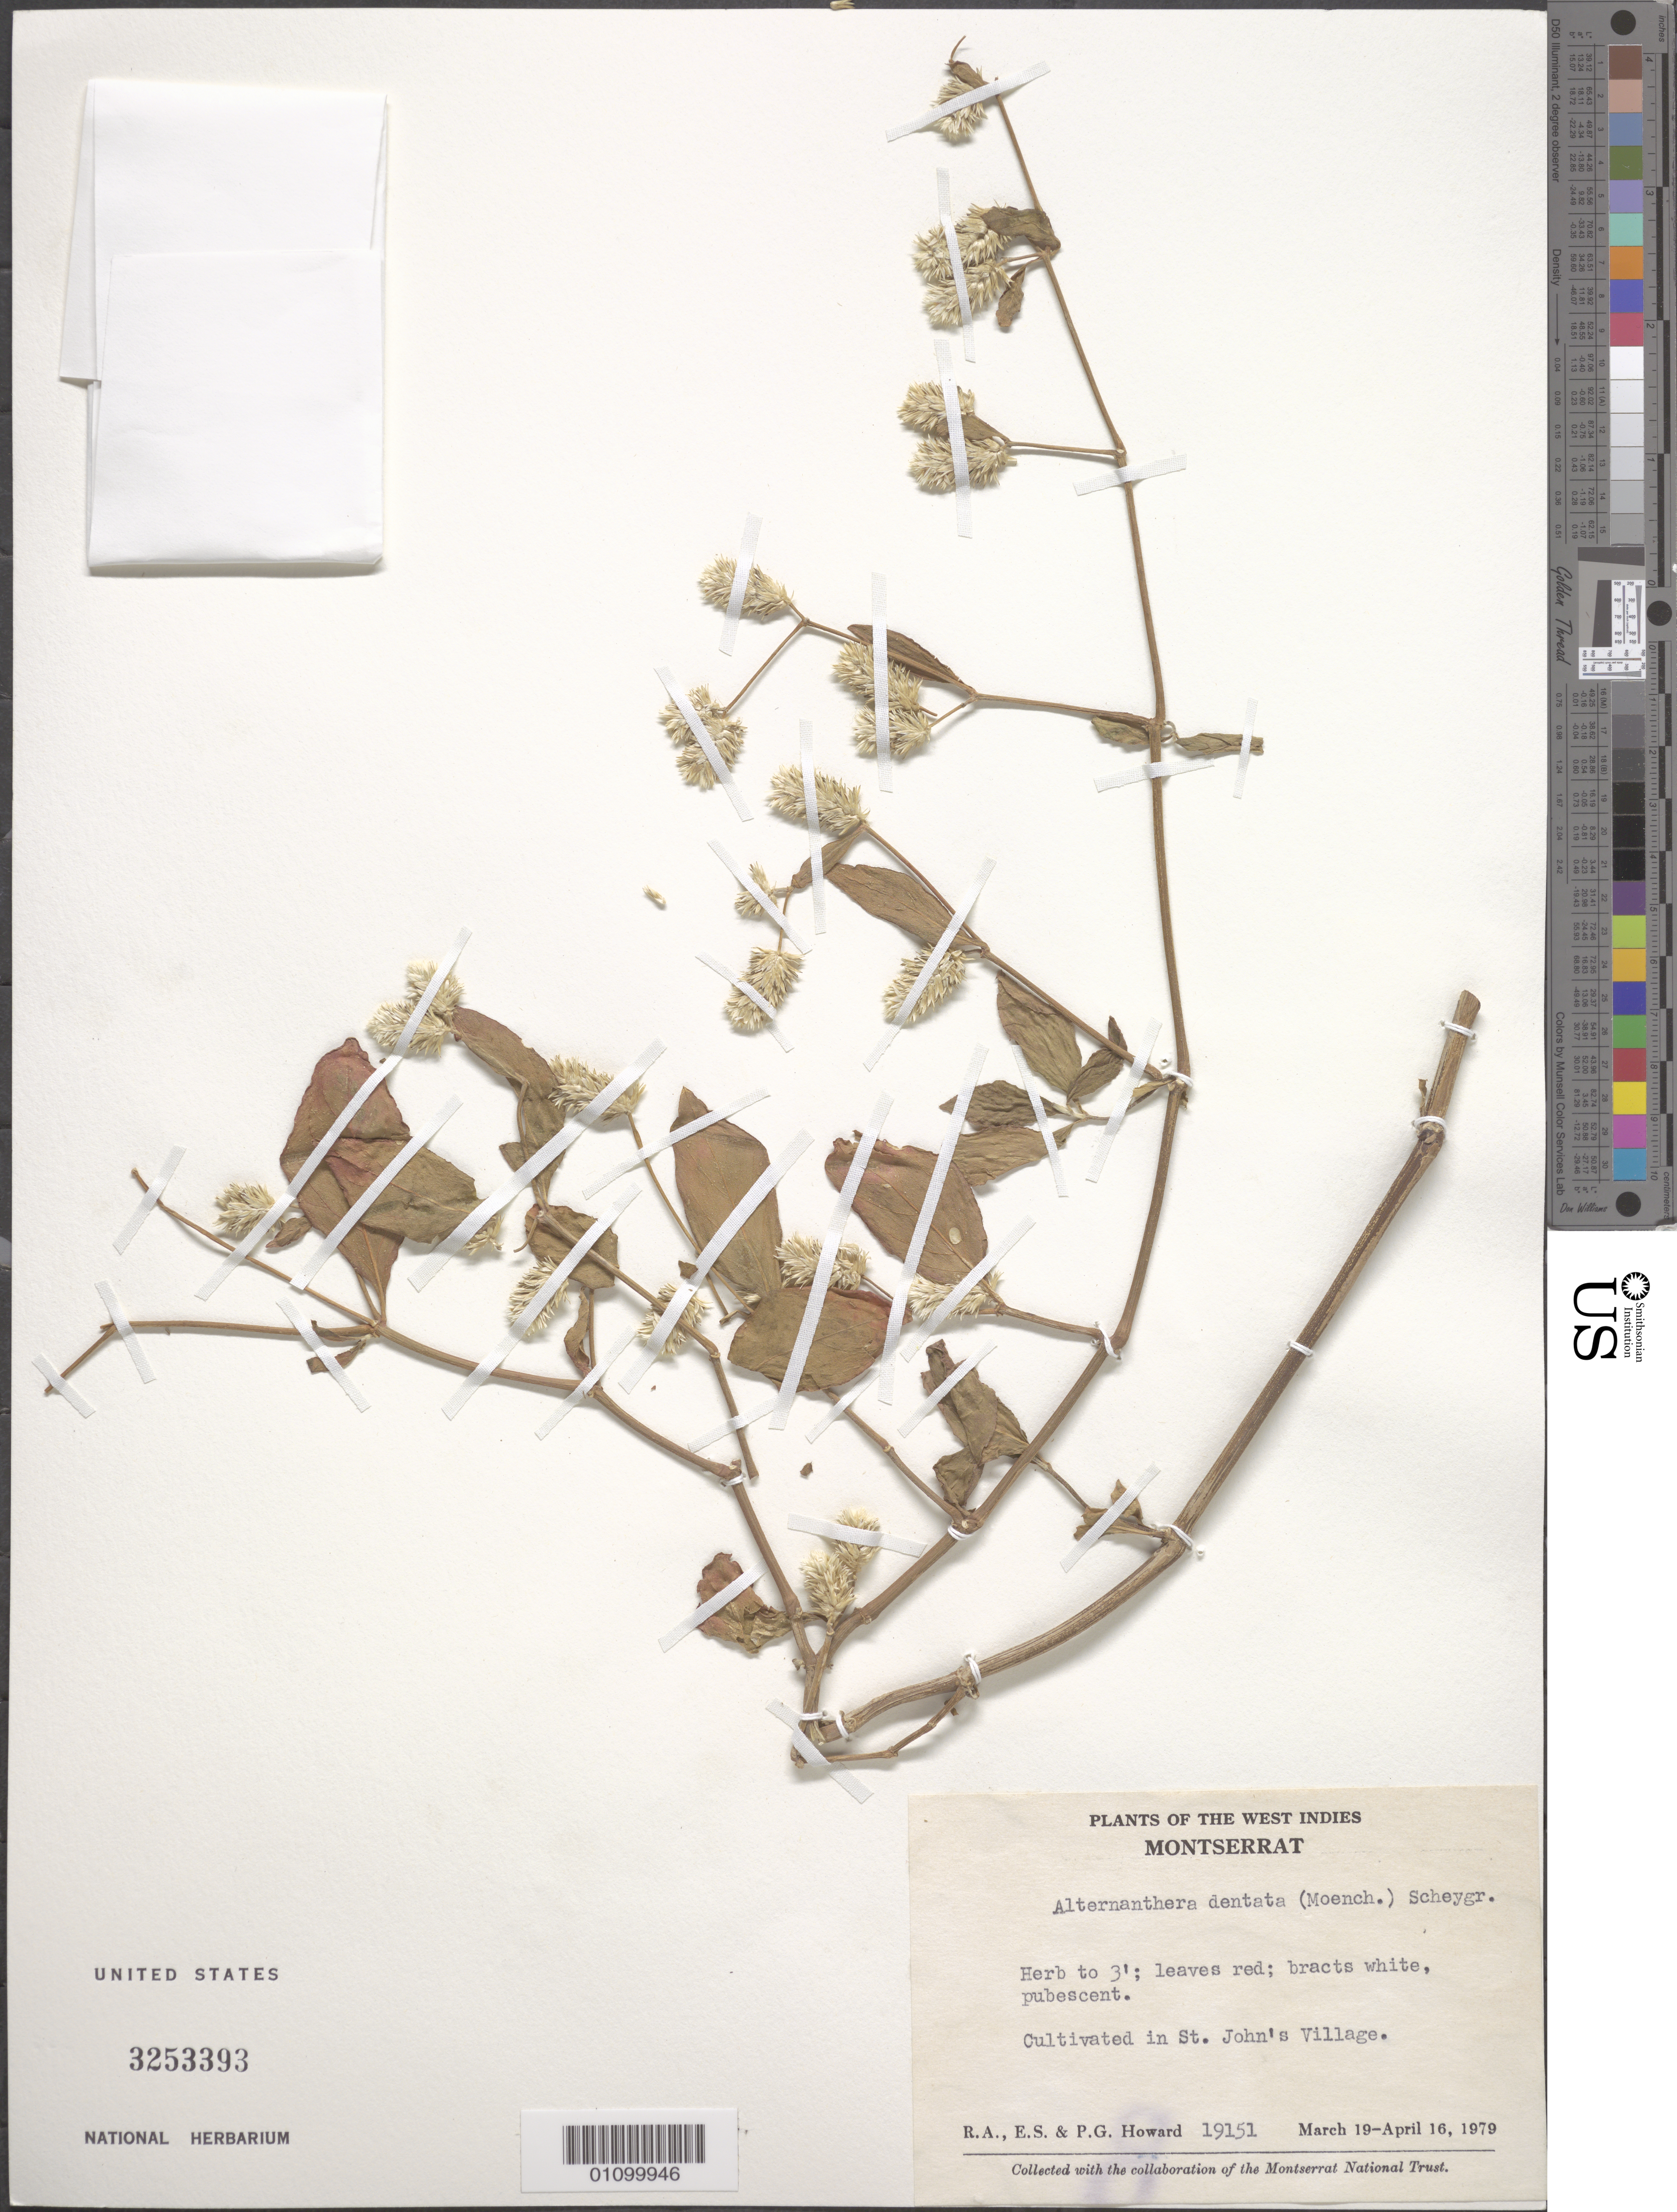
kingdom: Plantae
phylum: Tracheophyta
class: Magnoliopsida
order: Caryophyllales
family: Amaranthaceae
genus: Alternanthera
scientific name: Alternanthera brasiliana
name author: (L.) Kuntze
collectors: R. A. Howard, E. S. Howard & P. Howard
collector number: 19151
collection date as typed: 19 Mar 1979 to 16 Apr 1979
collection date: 1979-03-19/1979-04-16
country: Montserrat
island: Montserrat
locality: St. John's Village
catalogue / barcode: US 3253393